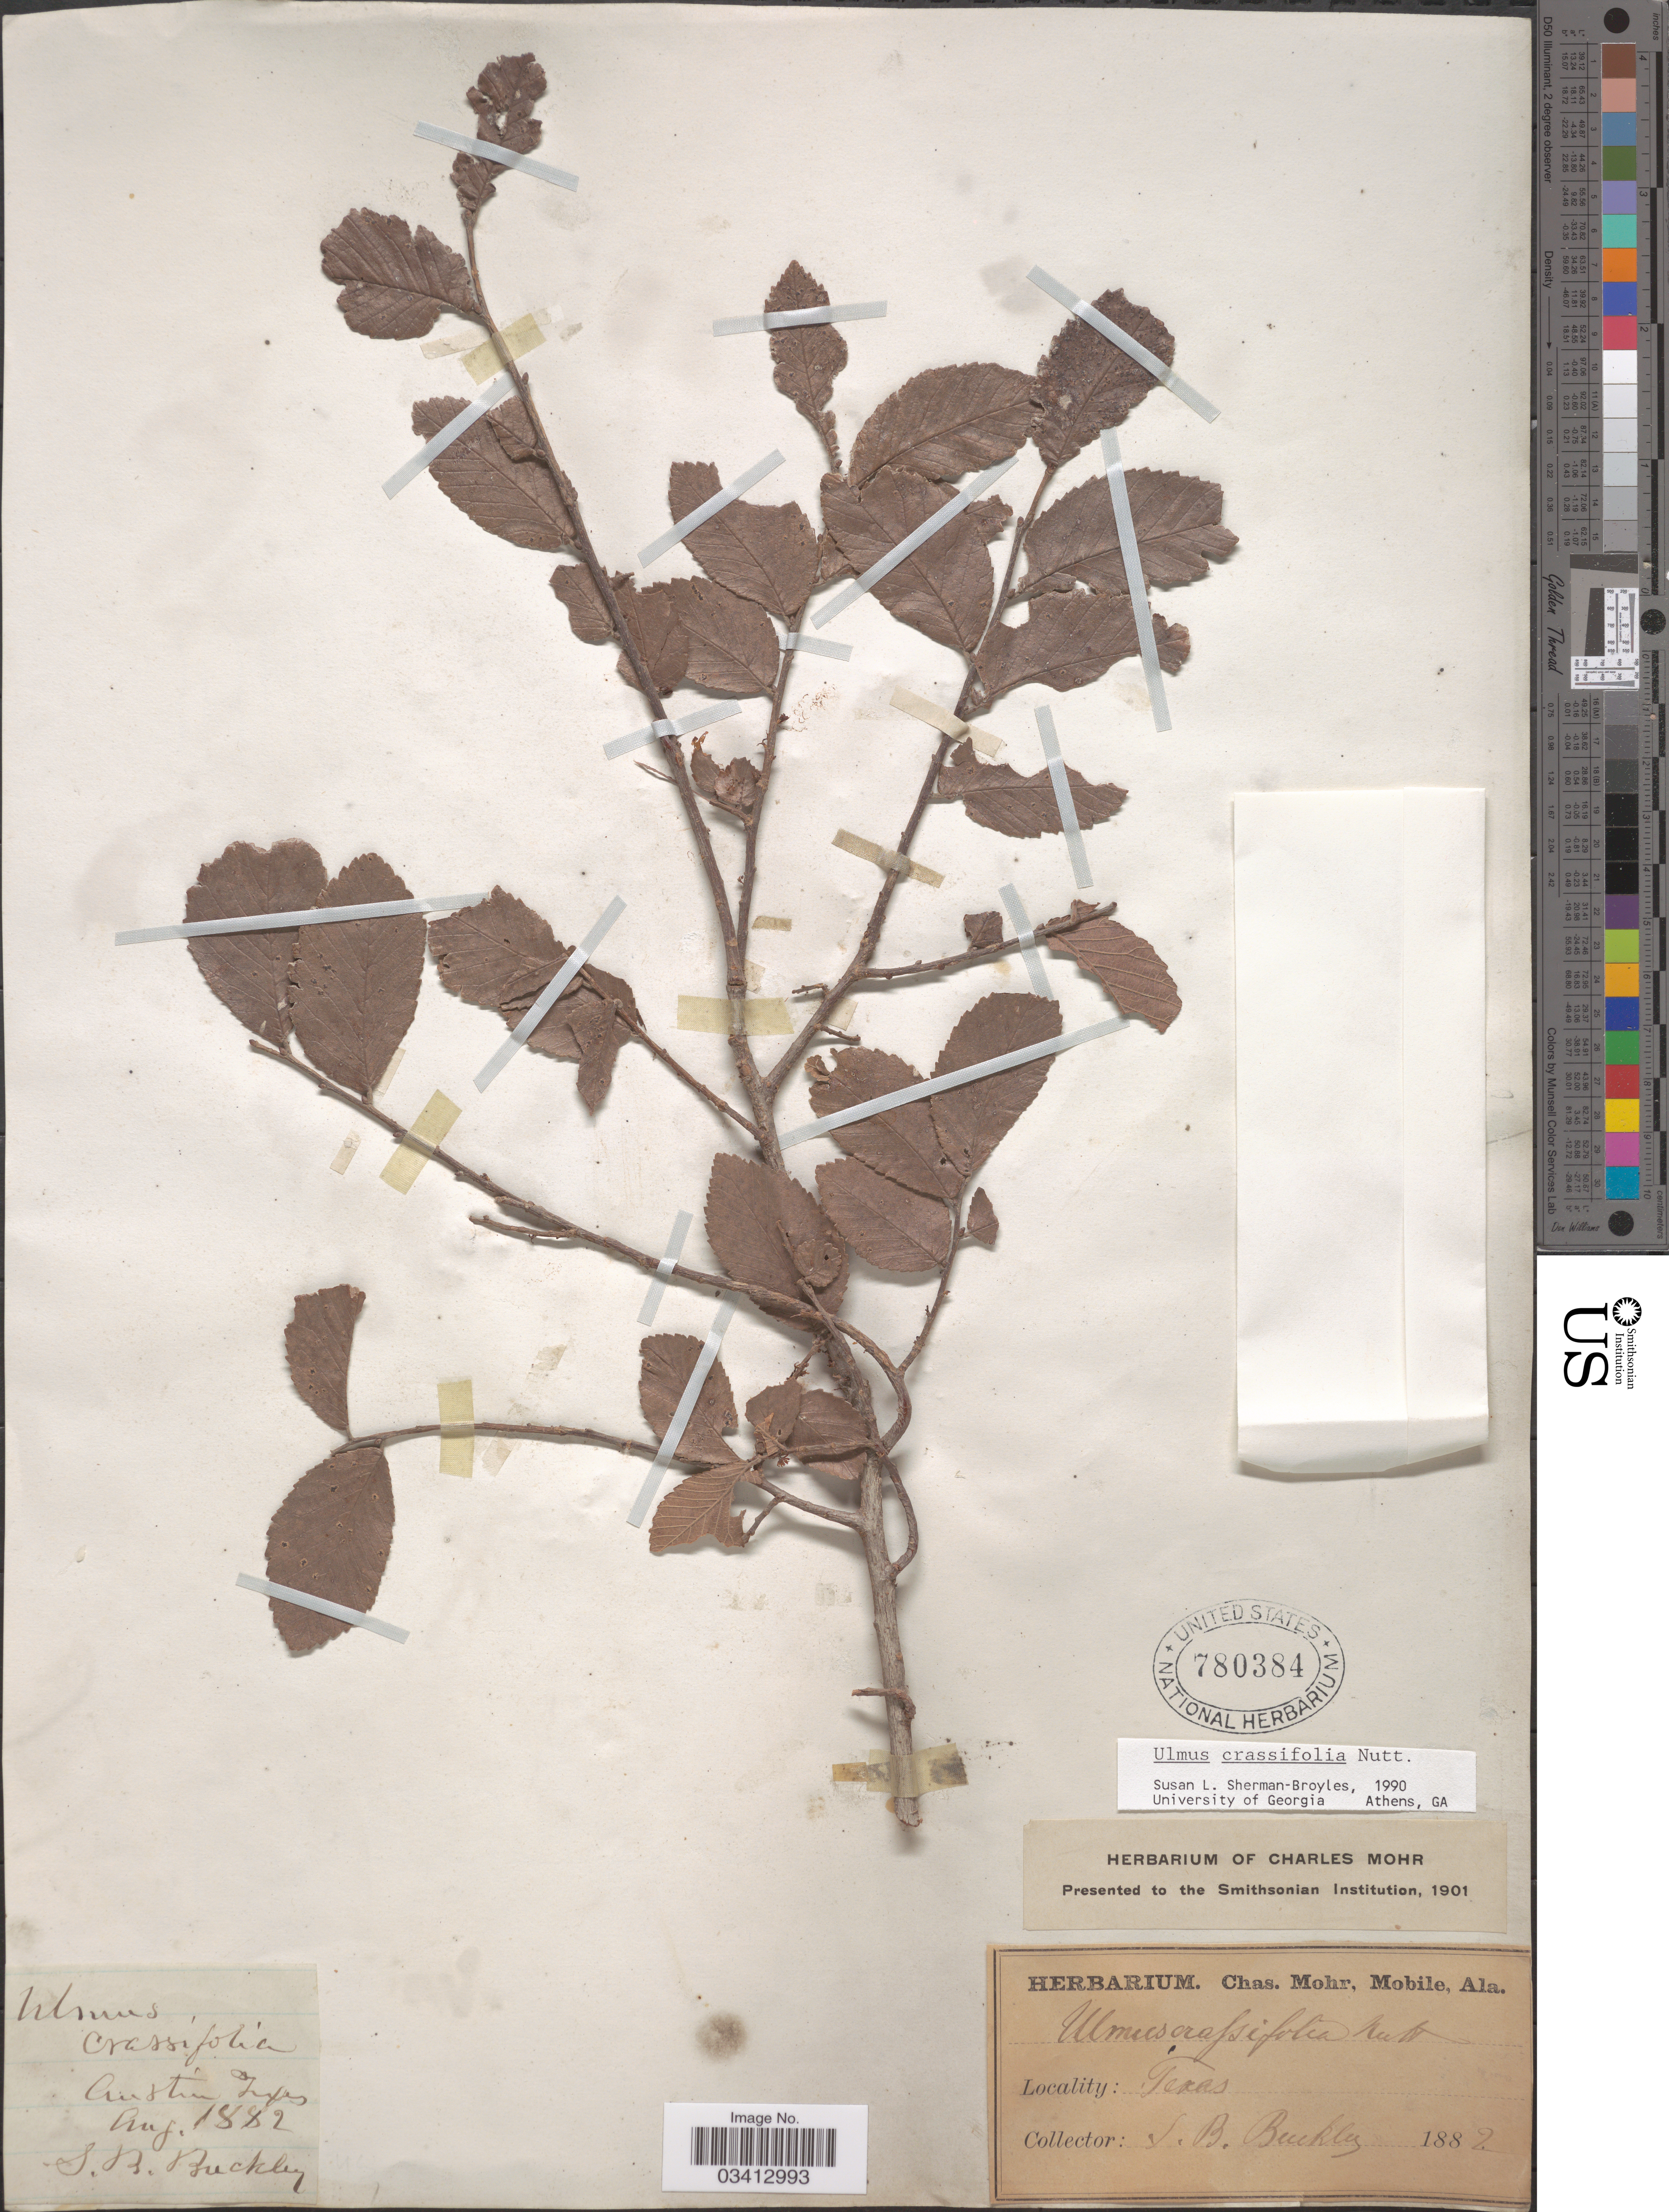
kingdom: Plantae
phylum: Tracheophyta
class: Magnoliopsida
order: Rosales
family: Ulmaceae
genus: Ulmus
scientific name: Ulmus crassifolia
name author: Nutt.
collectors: S. B. Buckley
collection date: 1882-08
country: United States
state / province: Texas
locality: Austin.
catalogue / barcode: US 780384